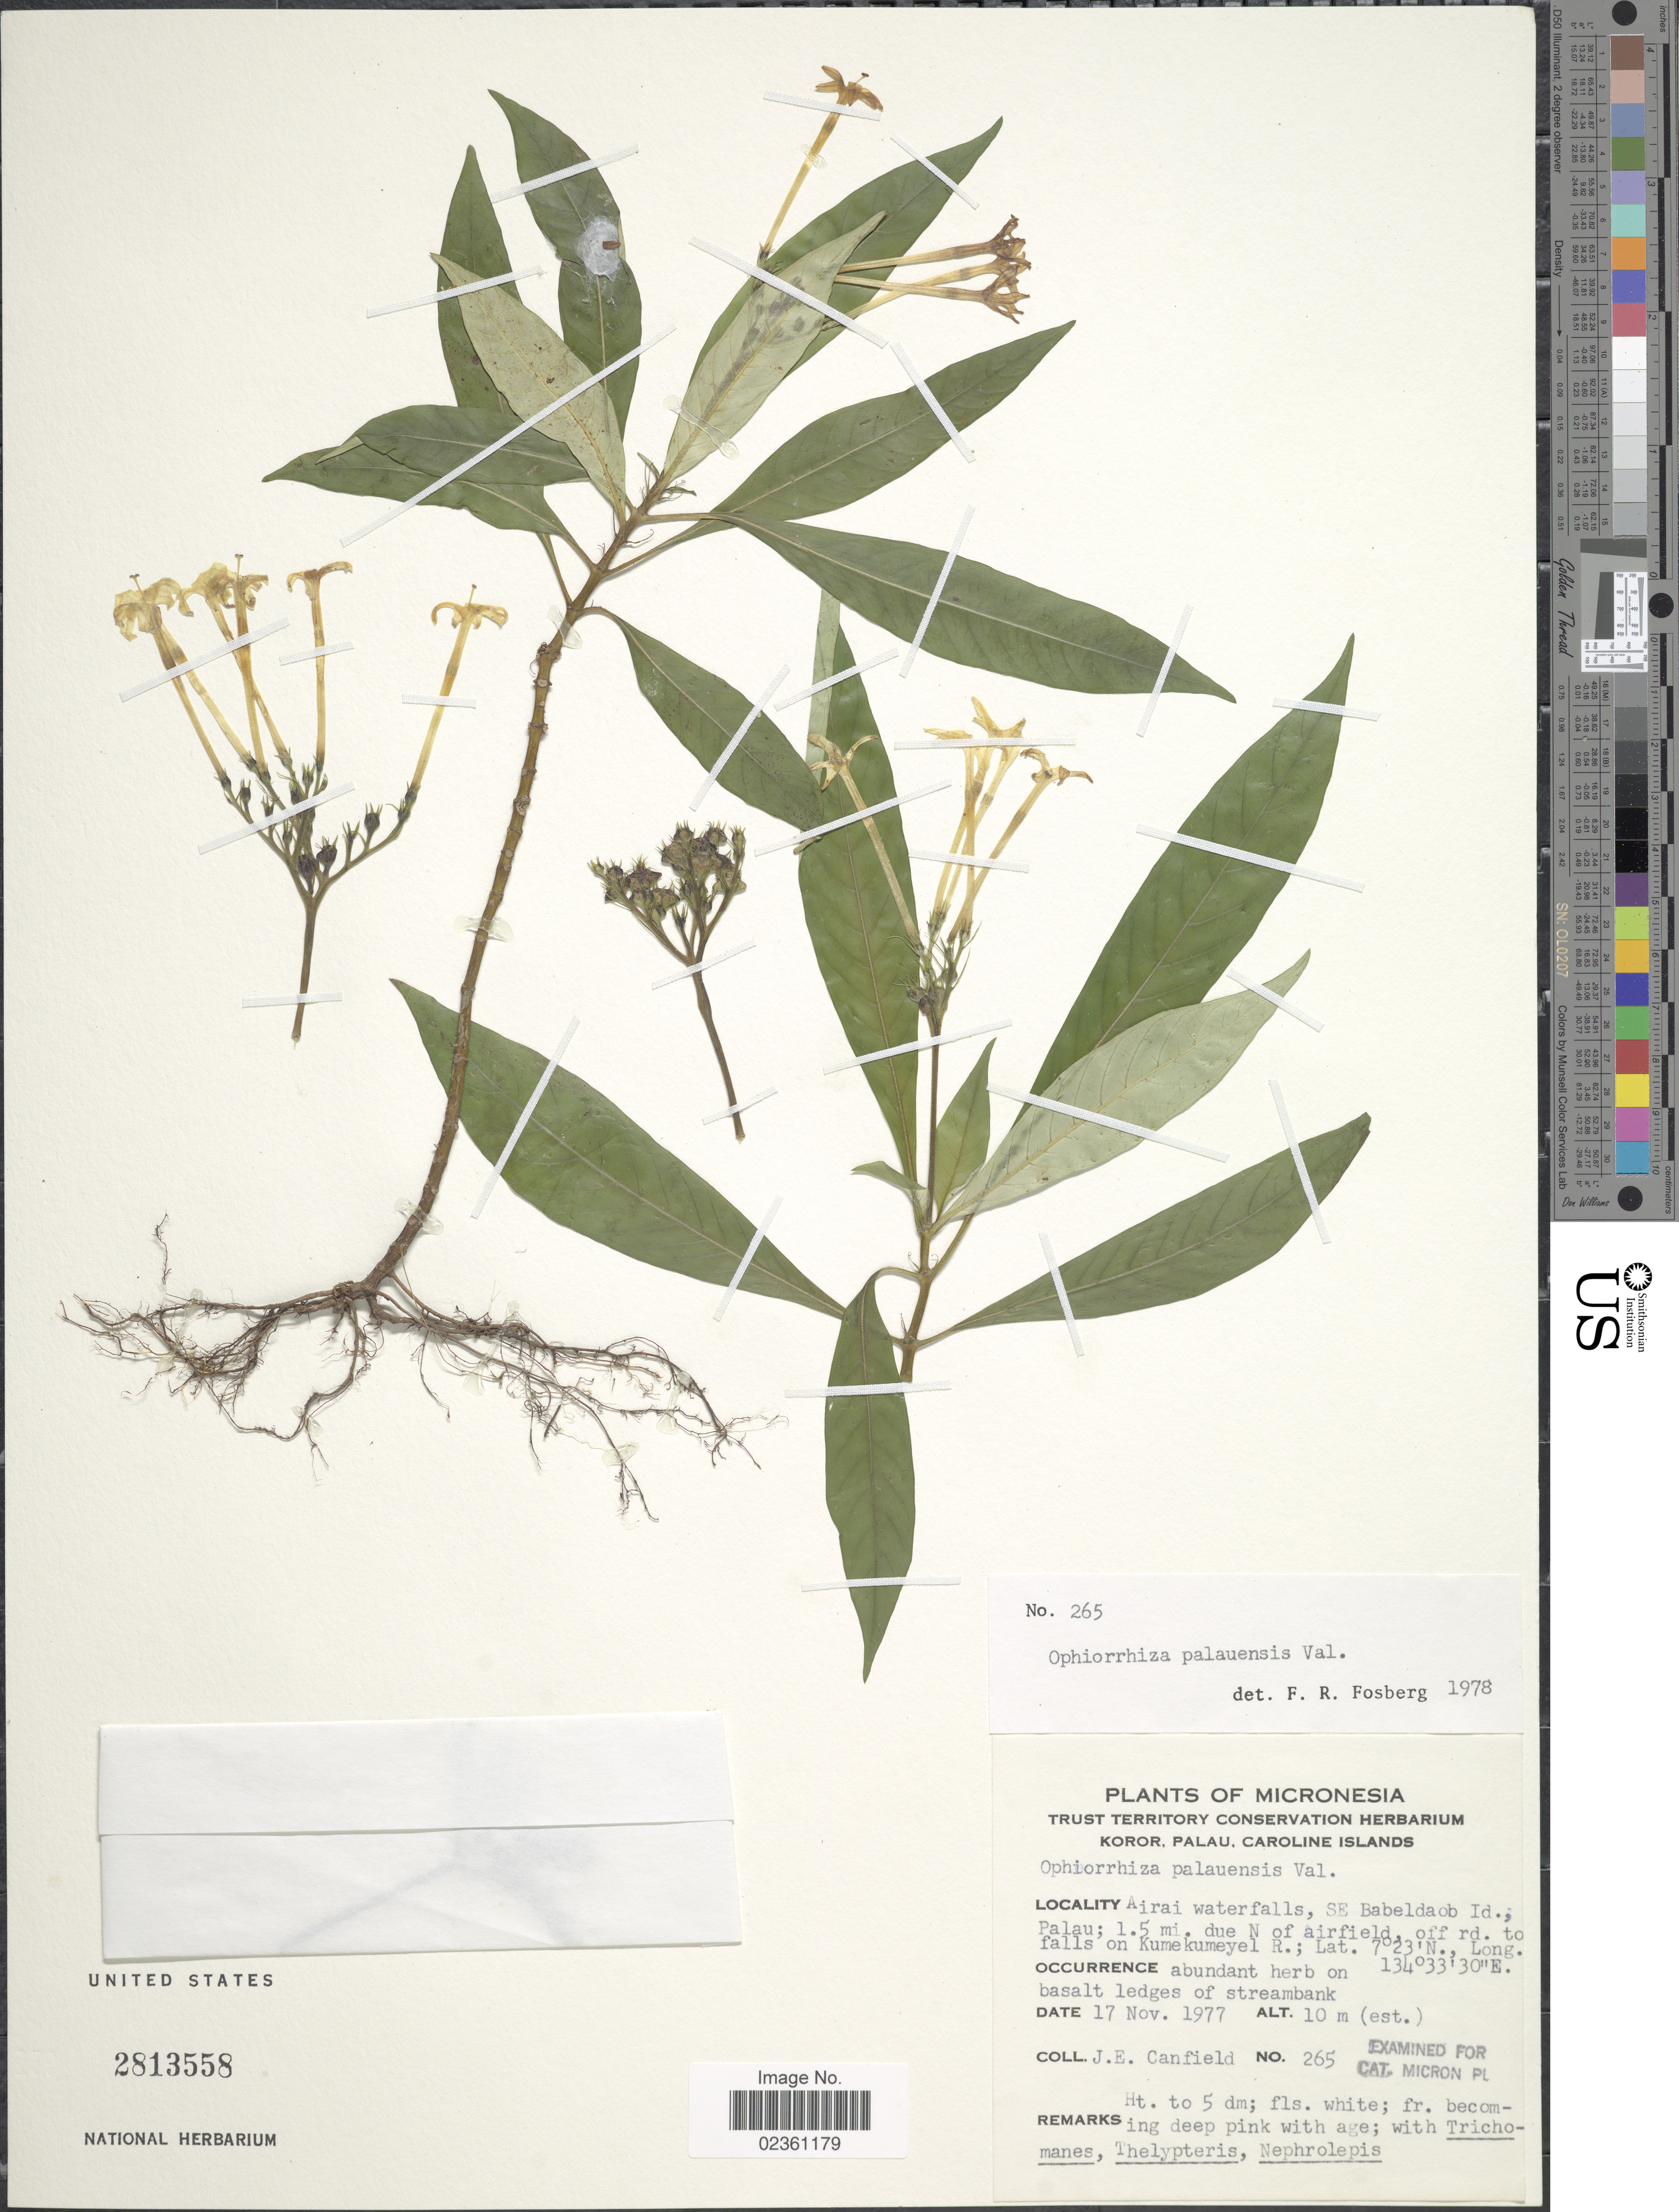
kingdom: Plantae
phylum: Tracheophyta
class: Magnoliopsida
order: Gentianales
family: Rubiaceae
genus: Ophiorrhiza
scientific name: Ophiorrhiza palauensis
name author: Valeton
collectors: J. E. Canfield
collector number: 265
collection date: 1977-11-17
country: Palau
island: Babeldaob [Babelthuap]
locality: Airai waterfall, SE Babeldaob Id., Palau; 1.5 mi due N of airfield, off rd. to falls on Kumekumeye R, abundant herb on basalt ldges of streambank, Micronesia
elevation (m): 10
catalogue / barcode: US 2813558